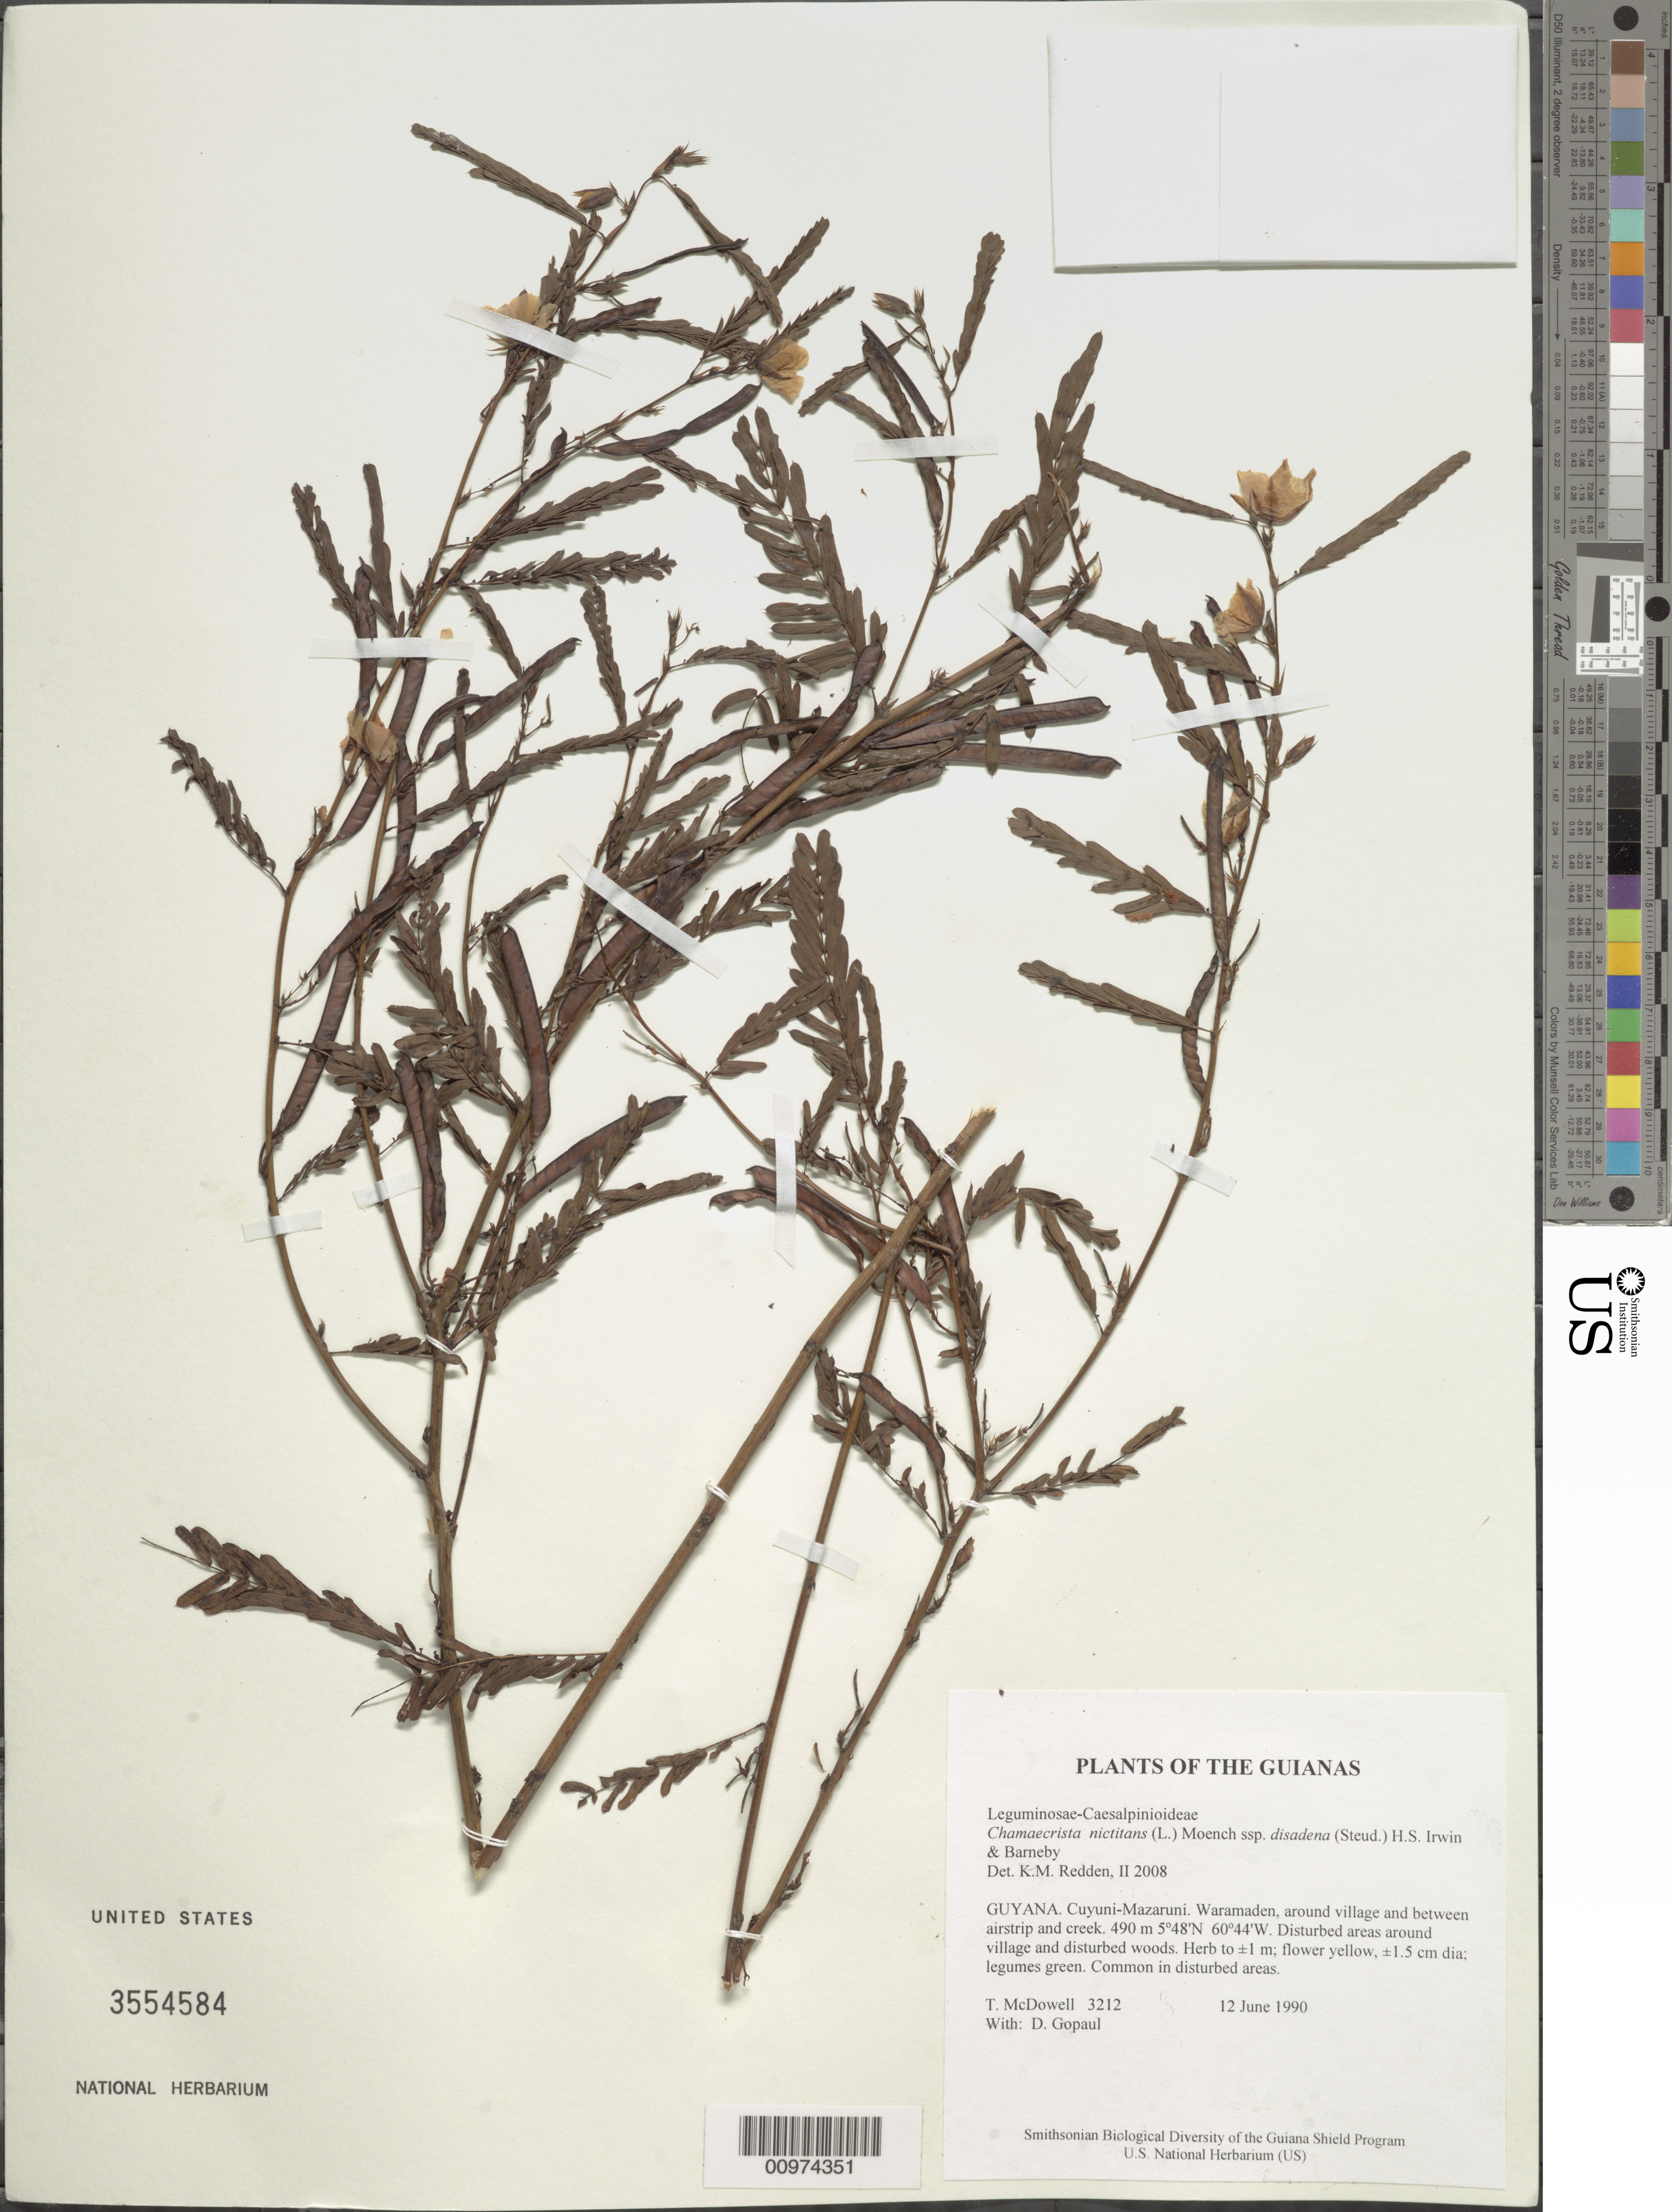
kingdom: Plantae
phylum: Tracheophyta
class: Magnoliopsida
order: Fabales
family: Fabaceae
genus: Chamaecrista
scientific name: Chamaecrista nictitans subsp. disadena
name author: (Steud.) H.S. Irwin & Barneby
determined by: Redden, K. M.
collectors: T. McDowell & D. Gopaul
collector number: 3212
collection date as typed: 12 June 1990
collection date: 1990-06-12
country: Guyana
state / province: Cuyuni-Mazaruni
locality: Waramaden, around village and between airstrip and creek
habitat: Disturbed areas around village and disturbed woods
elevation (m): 490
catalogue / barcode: US 3554584